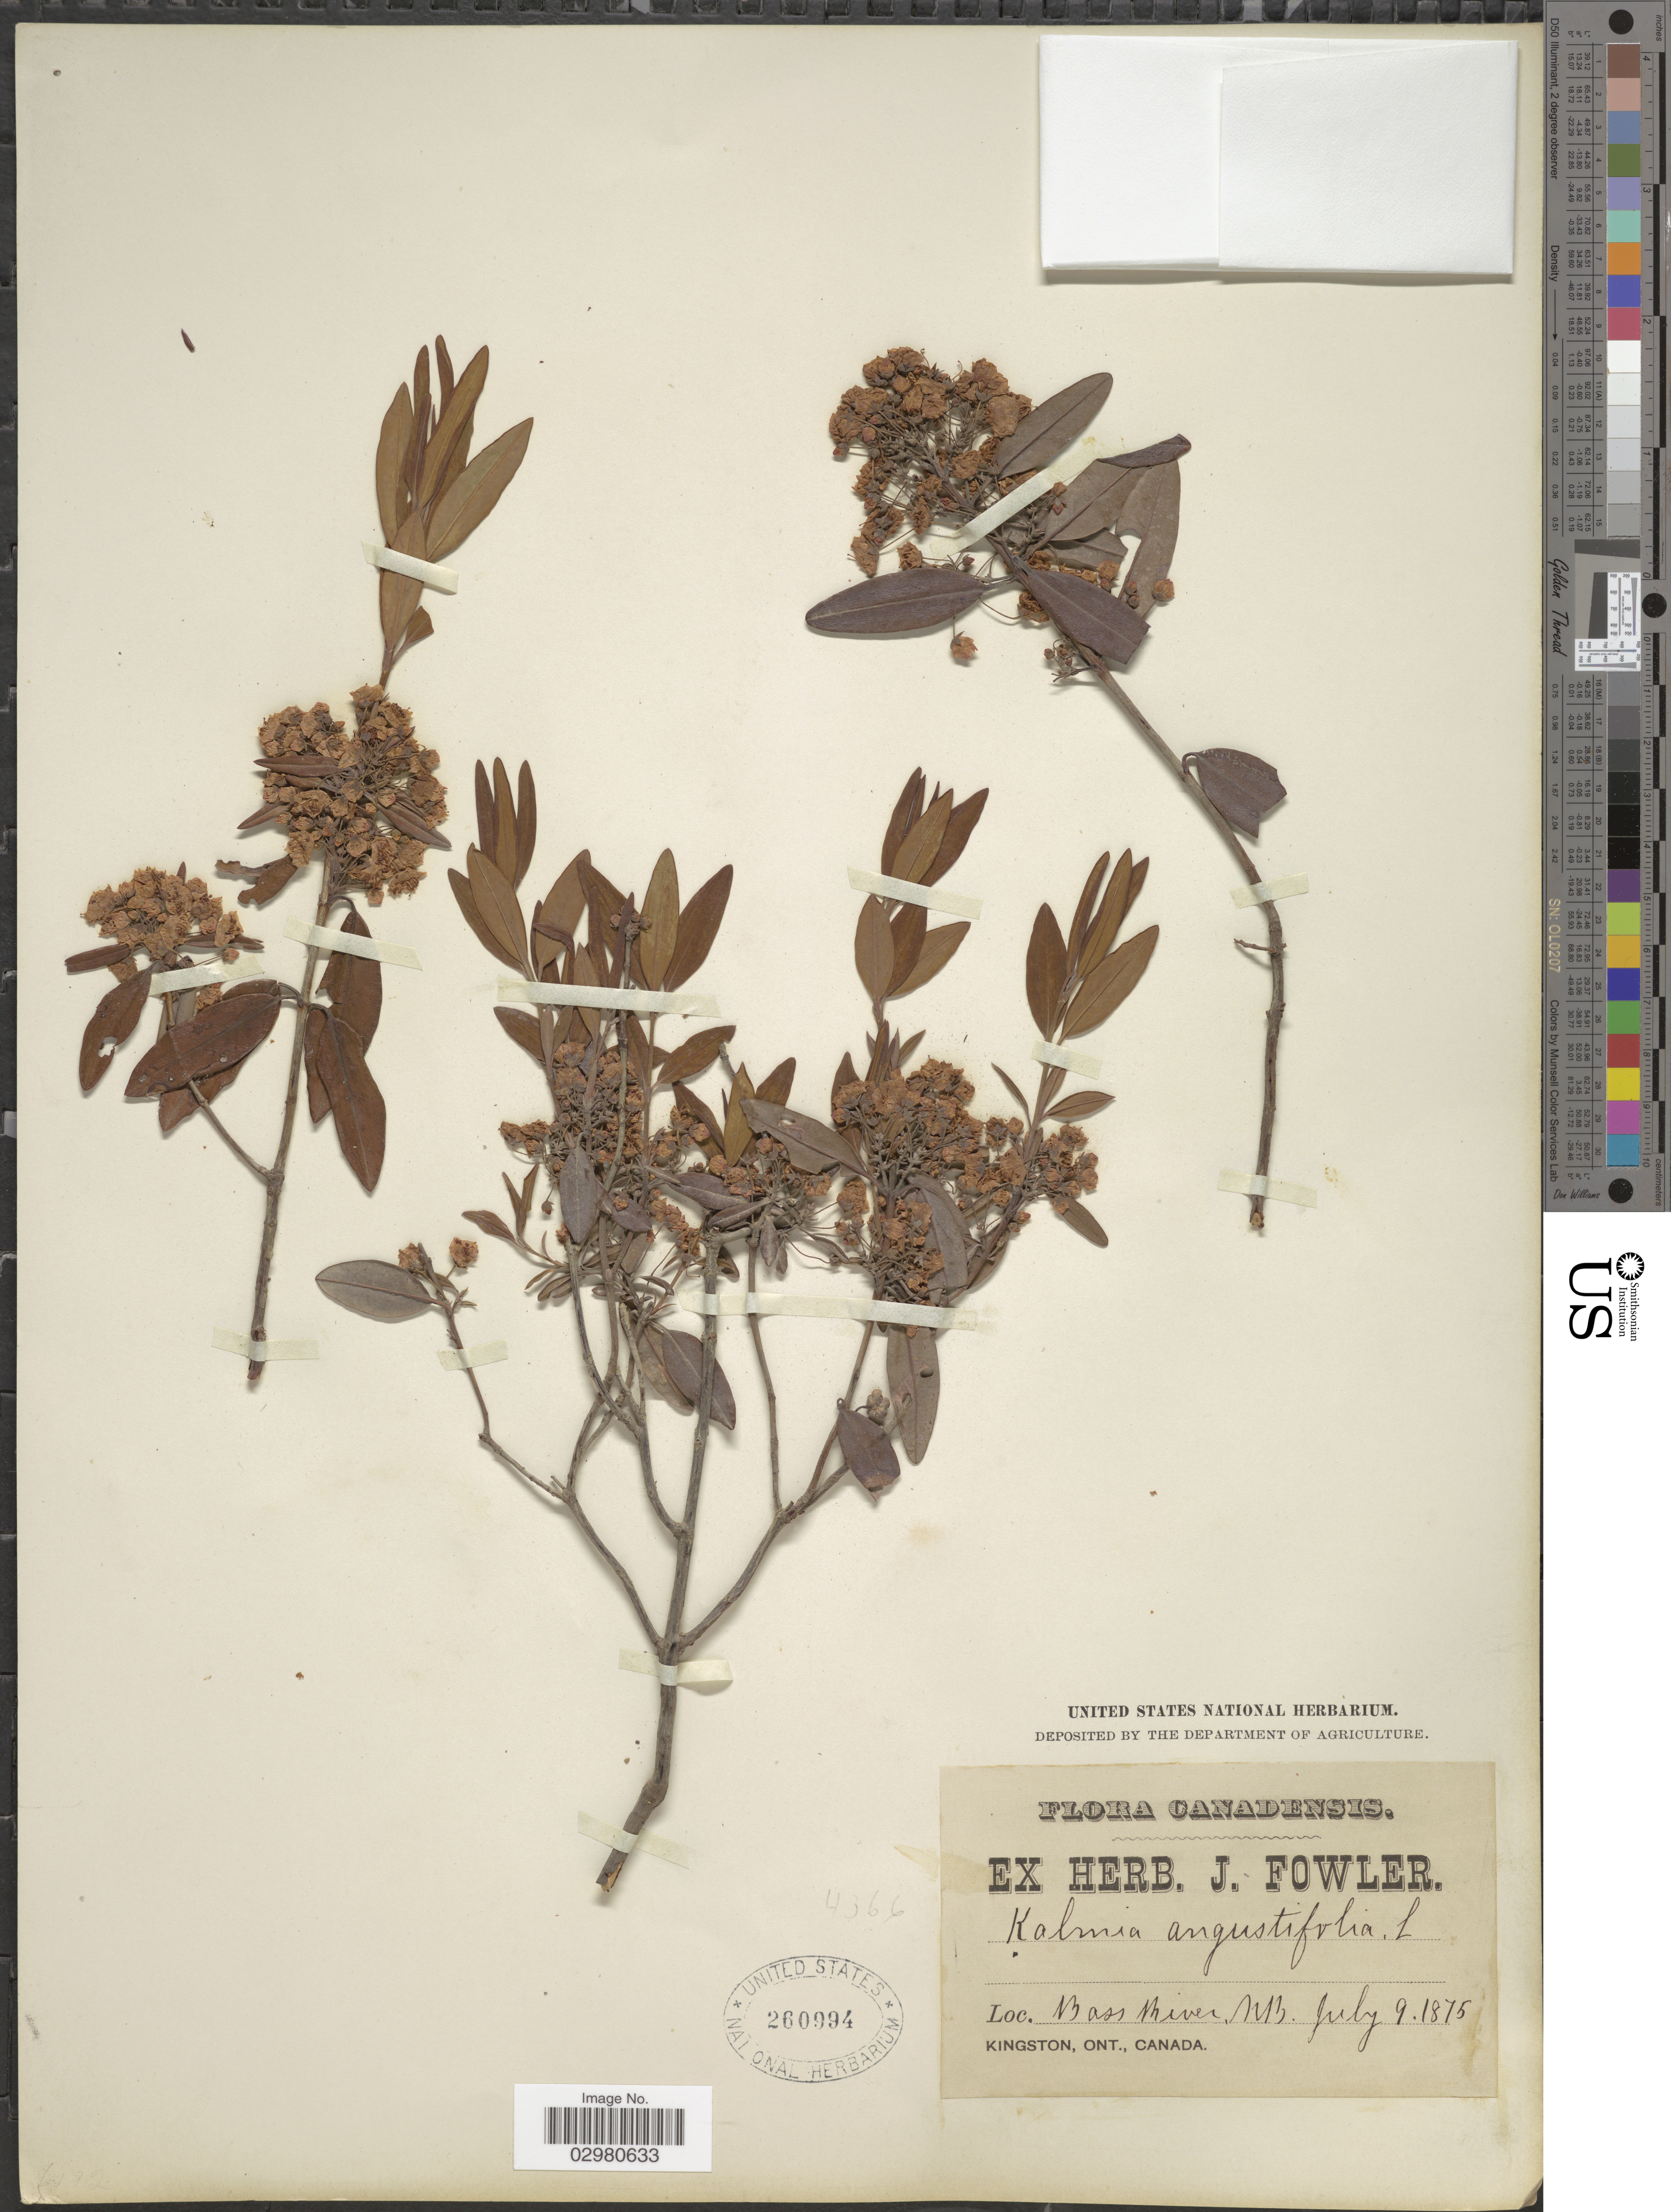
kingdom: Plantae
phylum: Tracheophyta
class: Magnoliopsida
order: Ericales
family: Ericaceae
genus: Kalmia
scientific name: Kalmia angustifolia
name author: L.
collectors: ex herb. J. Fowler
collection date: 1875-07-09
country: Canada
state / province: New Brunswick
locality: Bass River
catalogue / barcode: US 260994